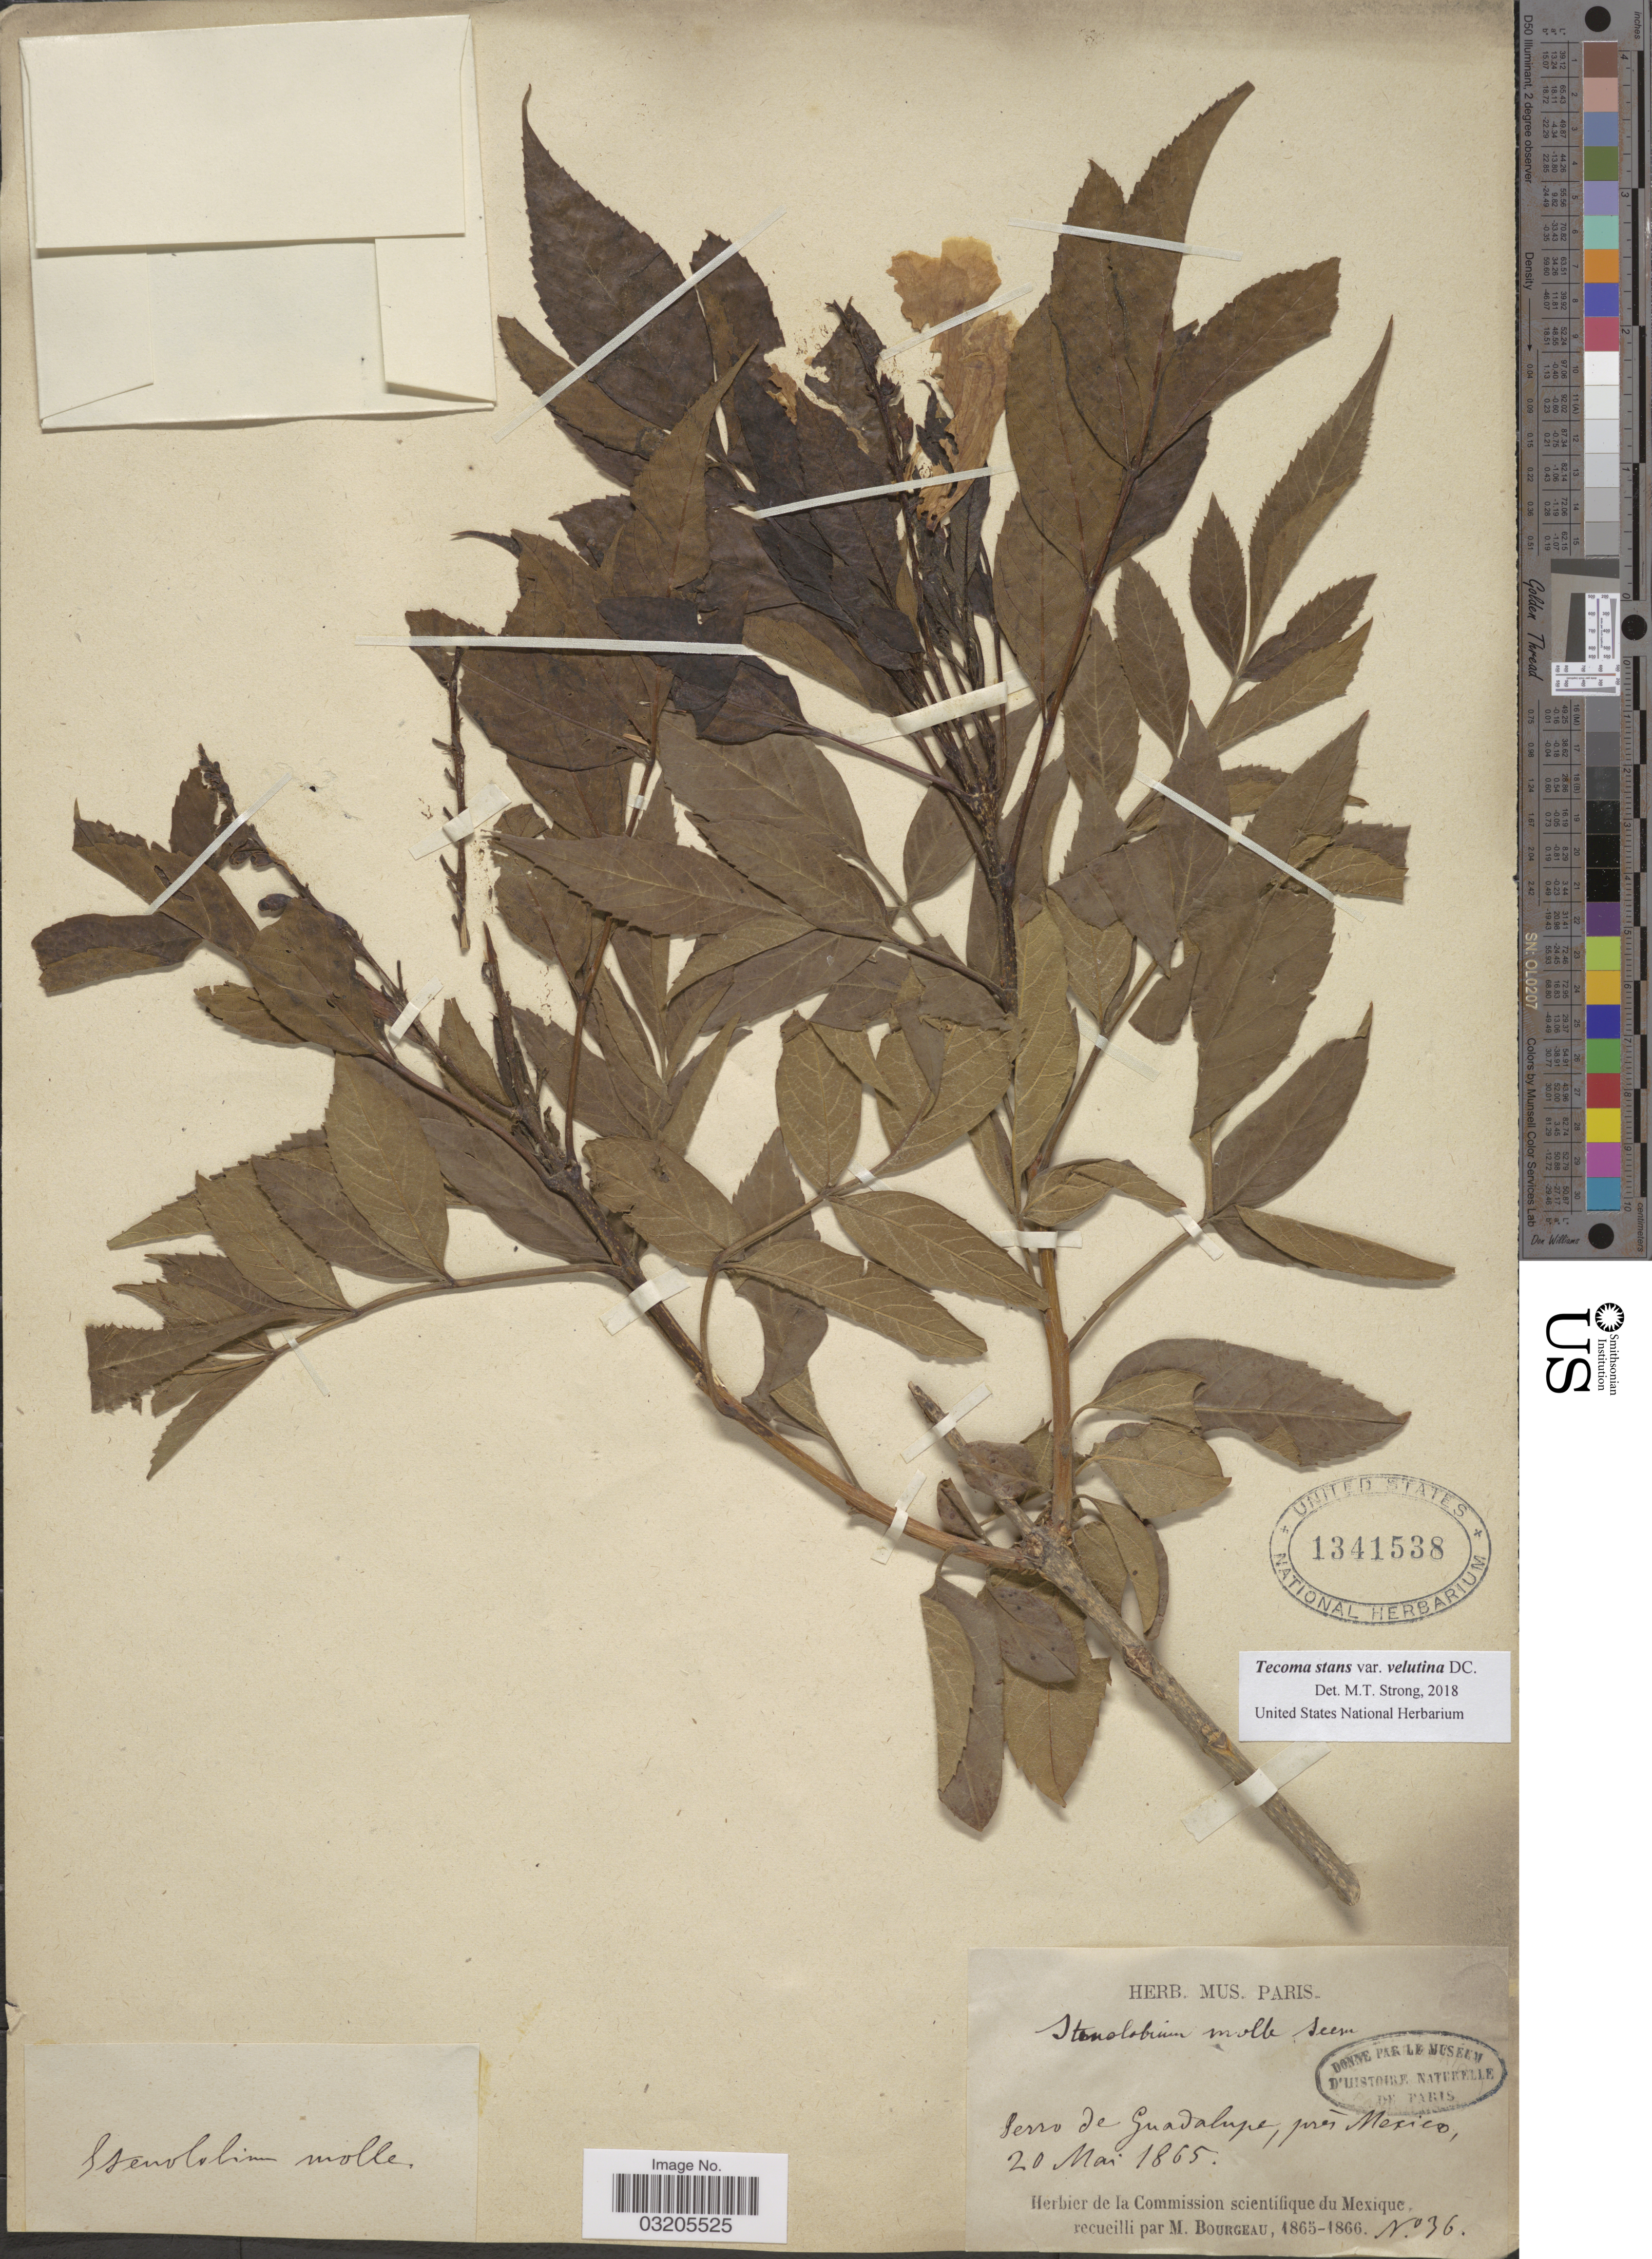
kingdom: Plantae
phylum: Tracheophyta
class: Magnoliopsida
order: Lamiales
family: Bignoniaceae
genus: Tecoma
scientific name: Tecoma stans var. velutina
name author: DC.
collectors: M. Bourgeau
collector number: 36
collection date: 1865-05-20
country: Mexico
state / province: México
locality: Serro de Guadalupe, prés Mexico.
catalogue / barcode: US 1341538